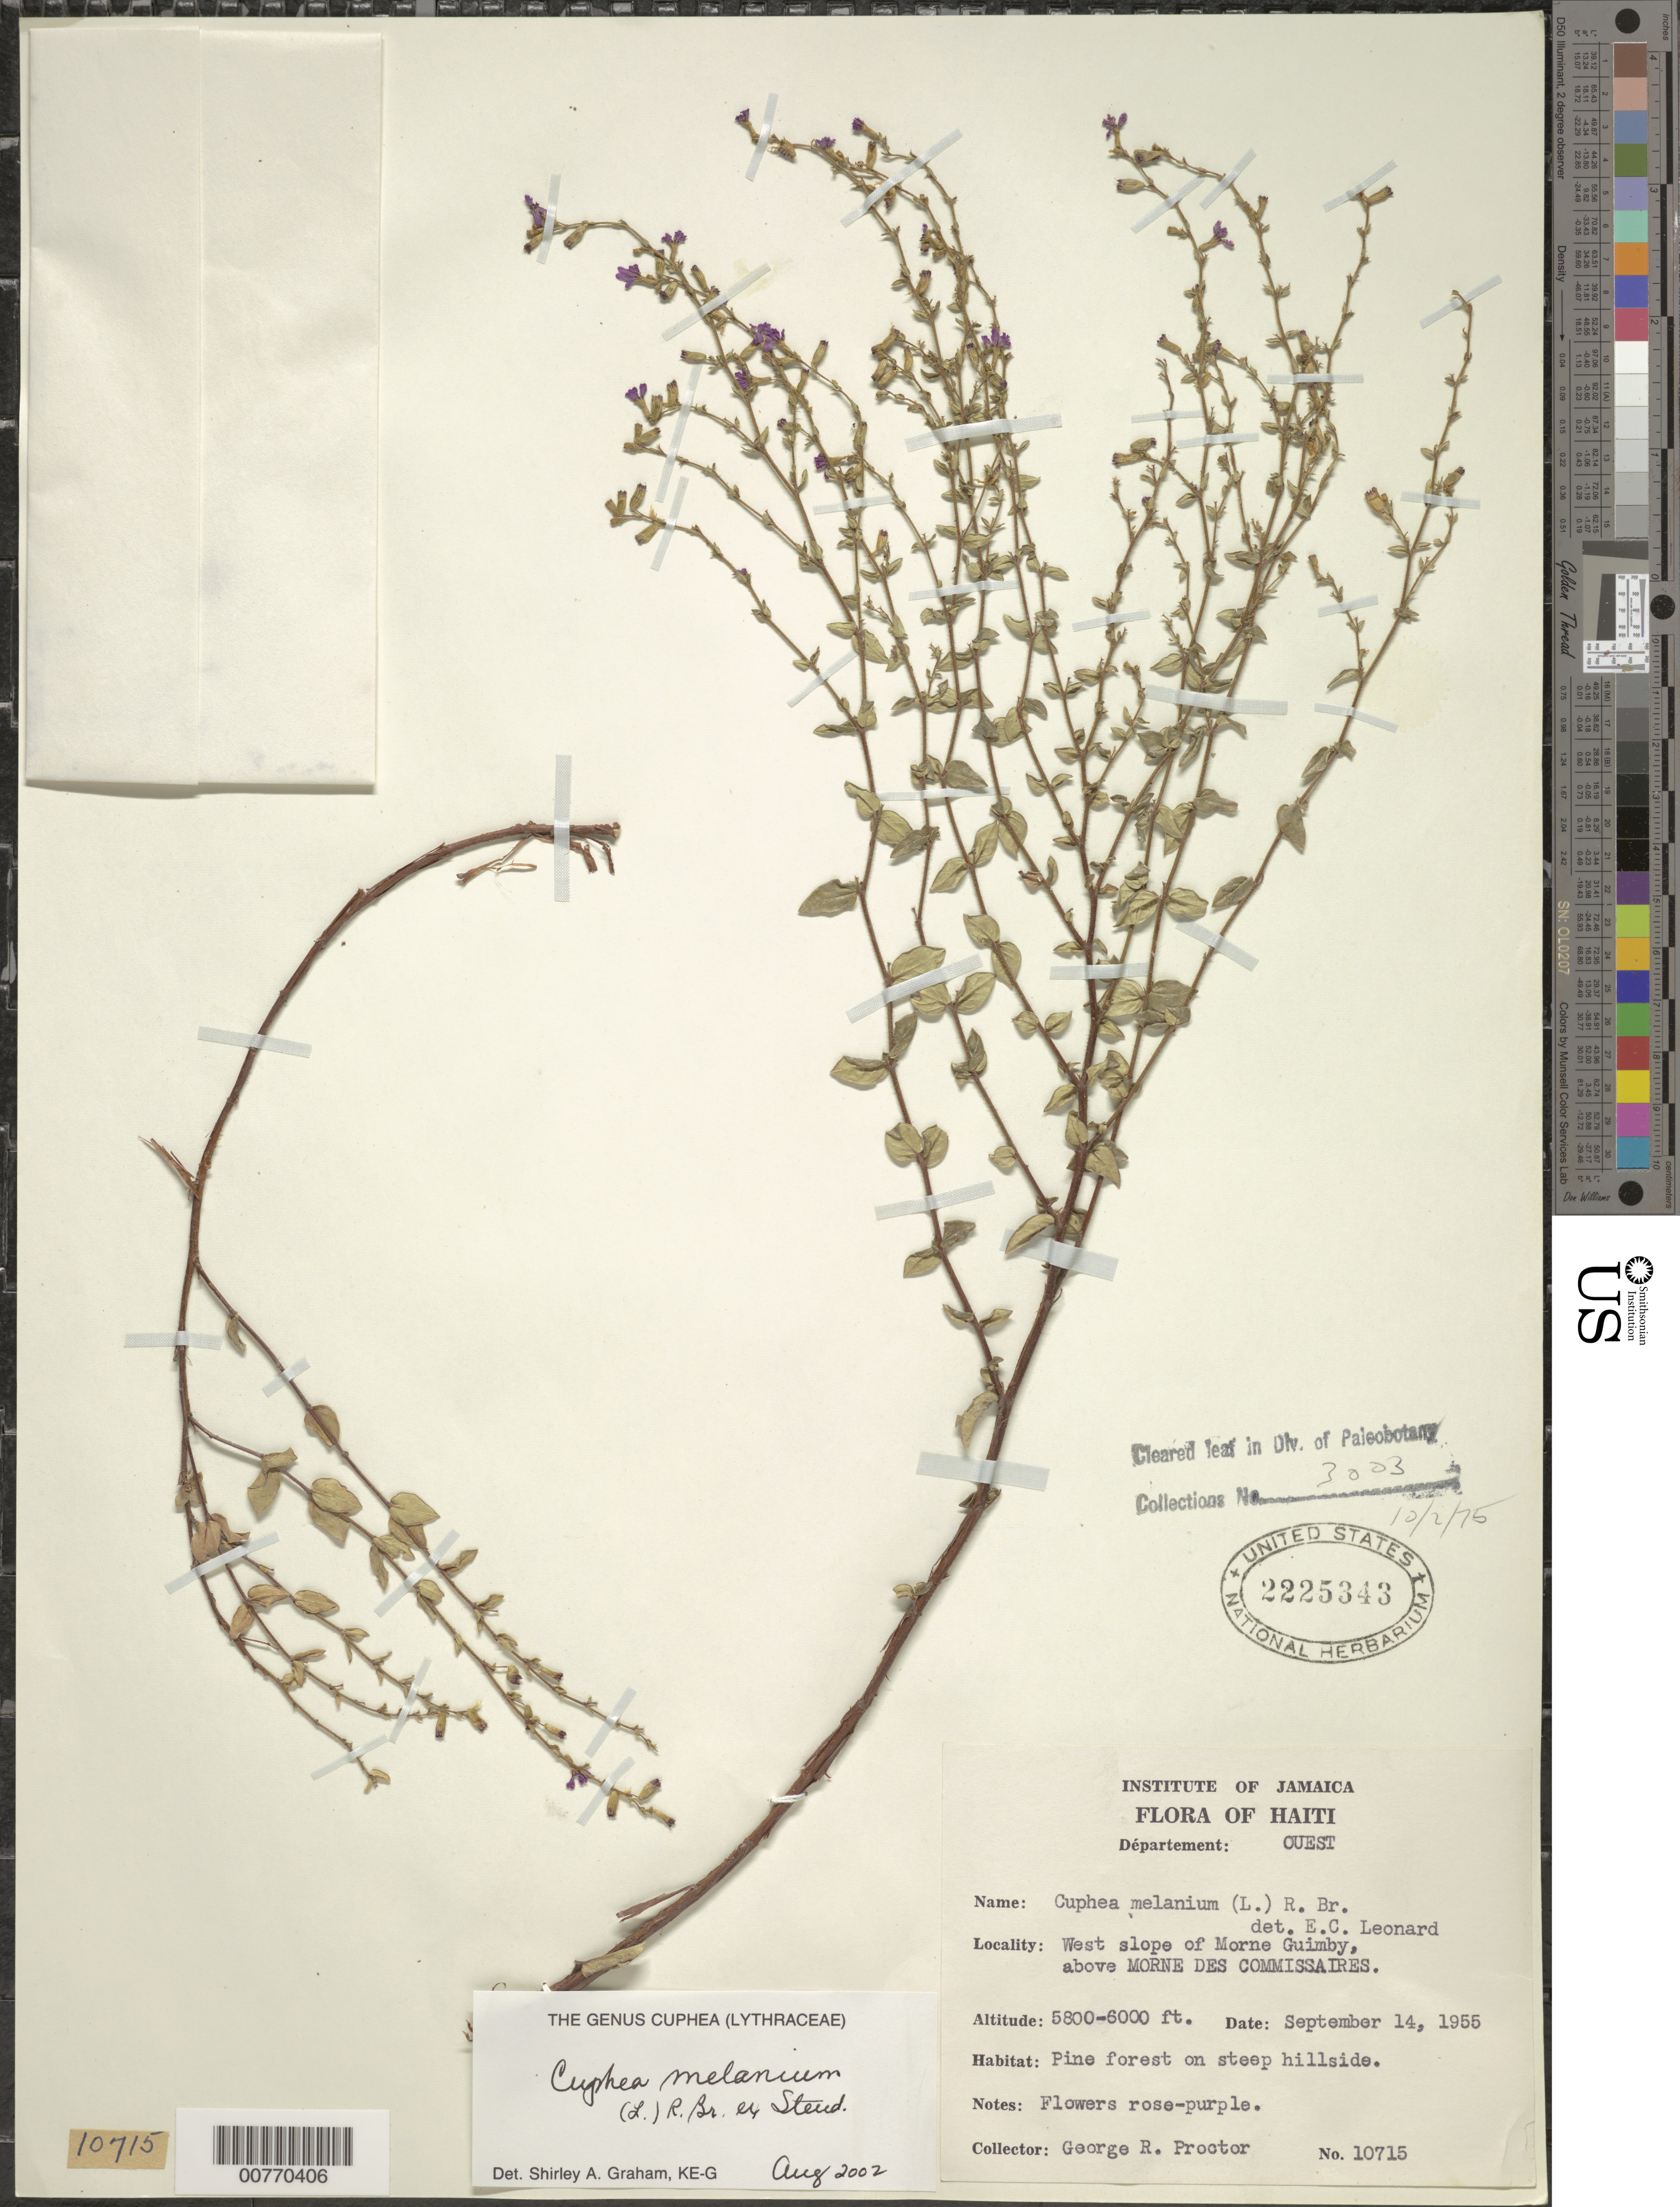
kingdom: Plantae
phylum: Tracheophyta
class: Magnoliopsida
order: Myrtales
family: Lythraceae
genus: Cuphea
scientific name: Cuphea melanium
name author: (L.) Cramer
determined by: Graham, Shirley Ann Tousch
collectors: G. R. Proctor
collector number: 10715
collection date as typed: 14 Sep 1955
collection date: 1955-09-14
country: Haiti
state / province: Ouest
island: Hispaniola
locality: West slope of Morne Guimby, above Morne des Commissaires.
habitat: Pine forest on steep hillside.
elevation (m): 1768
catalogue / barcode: US 2225343